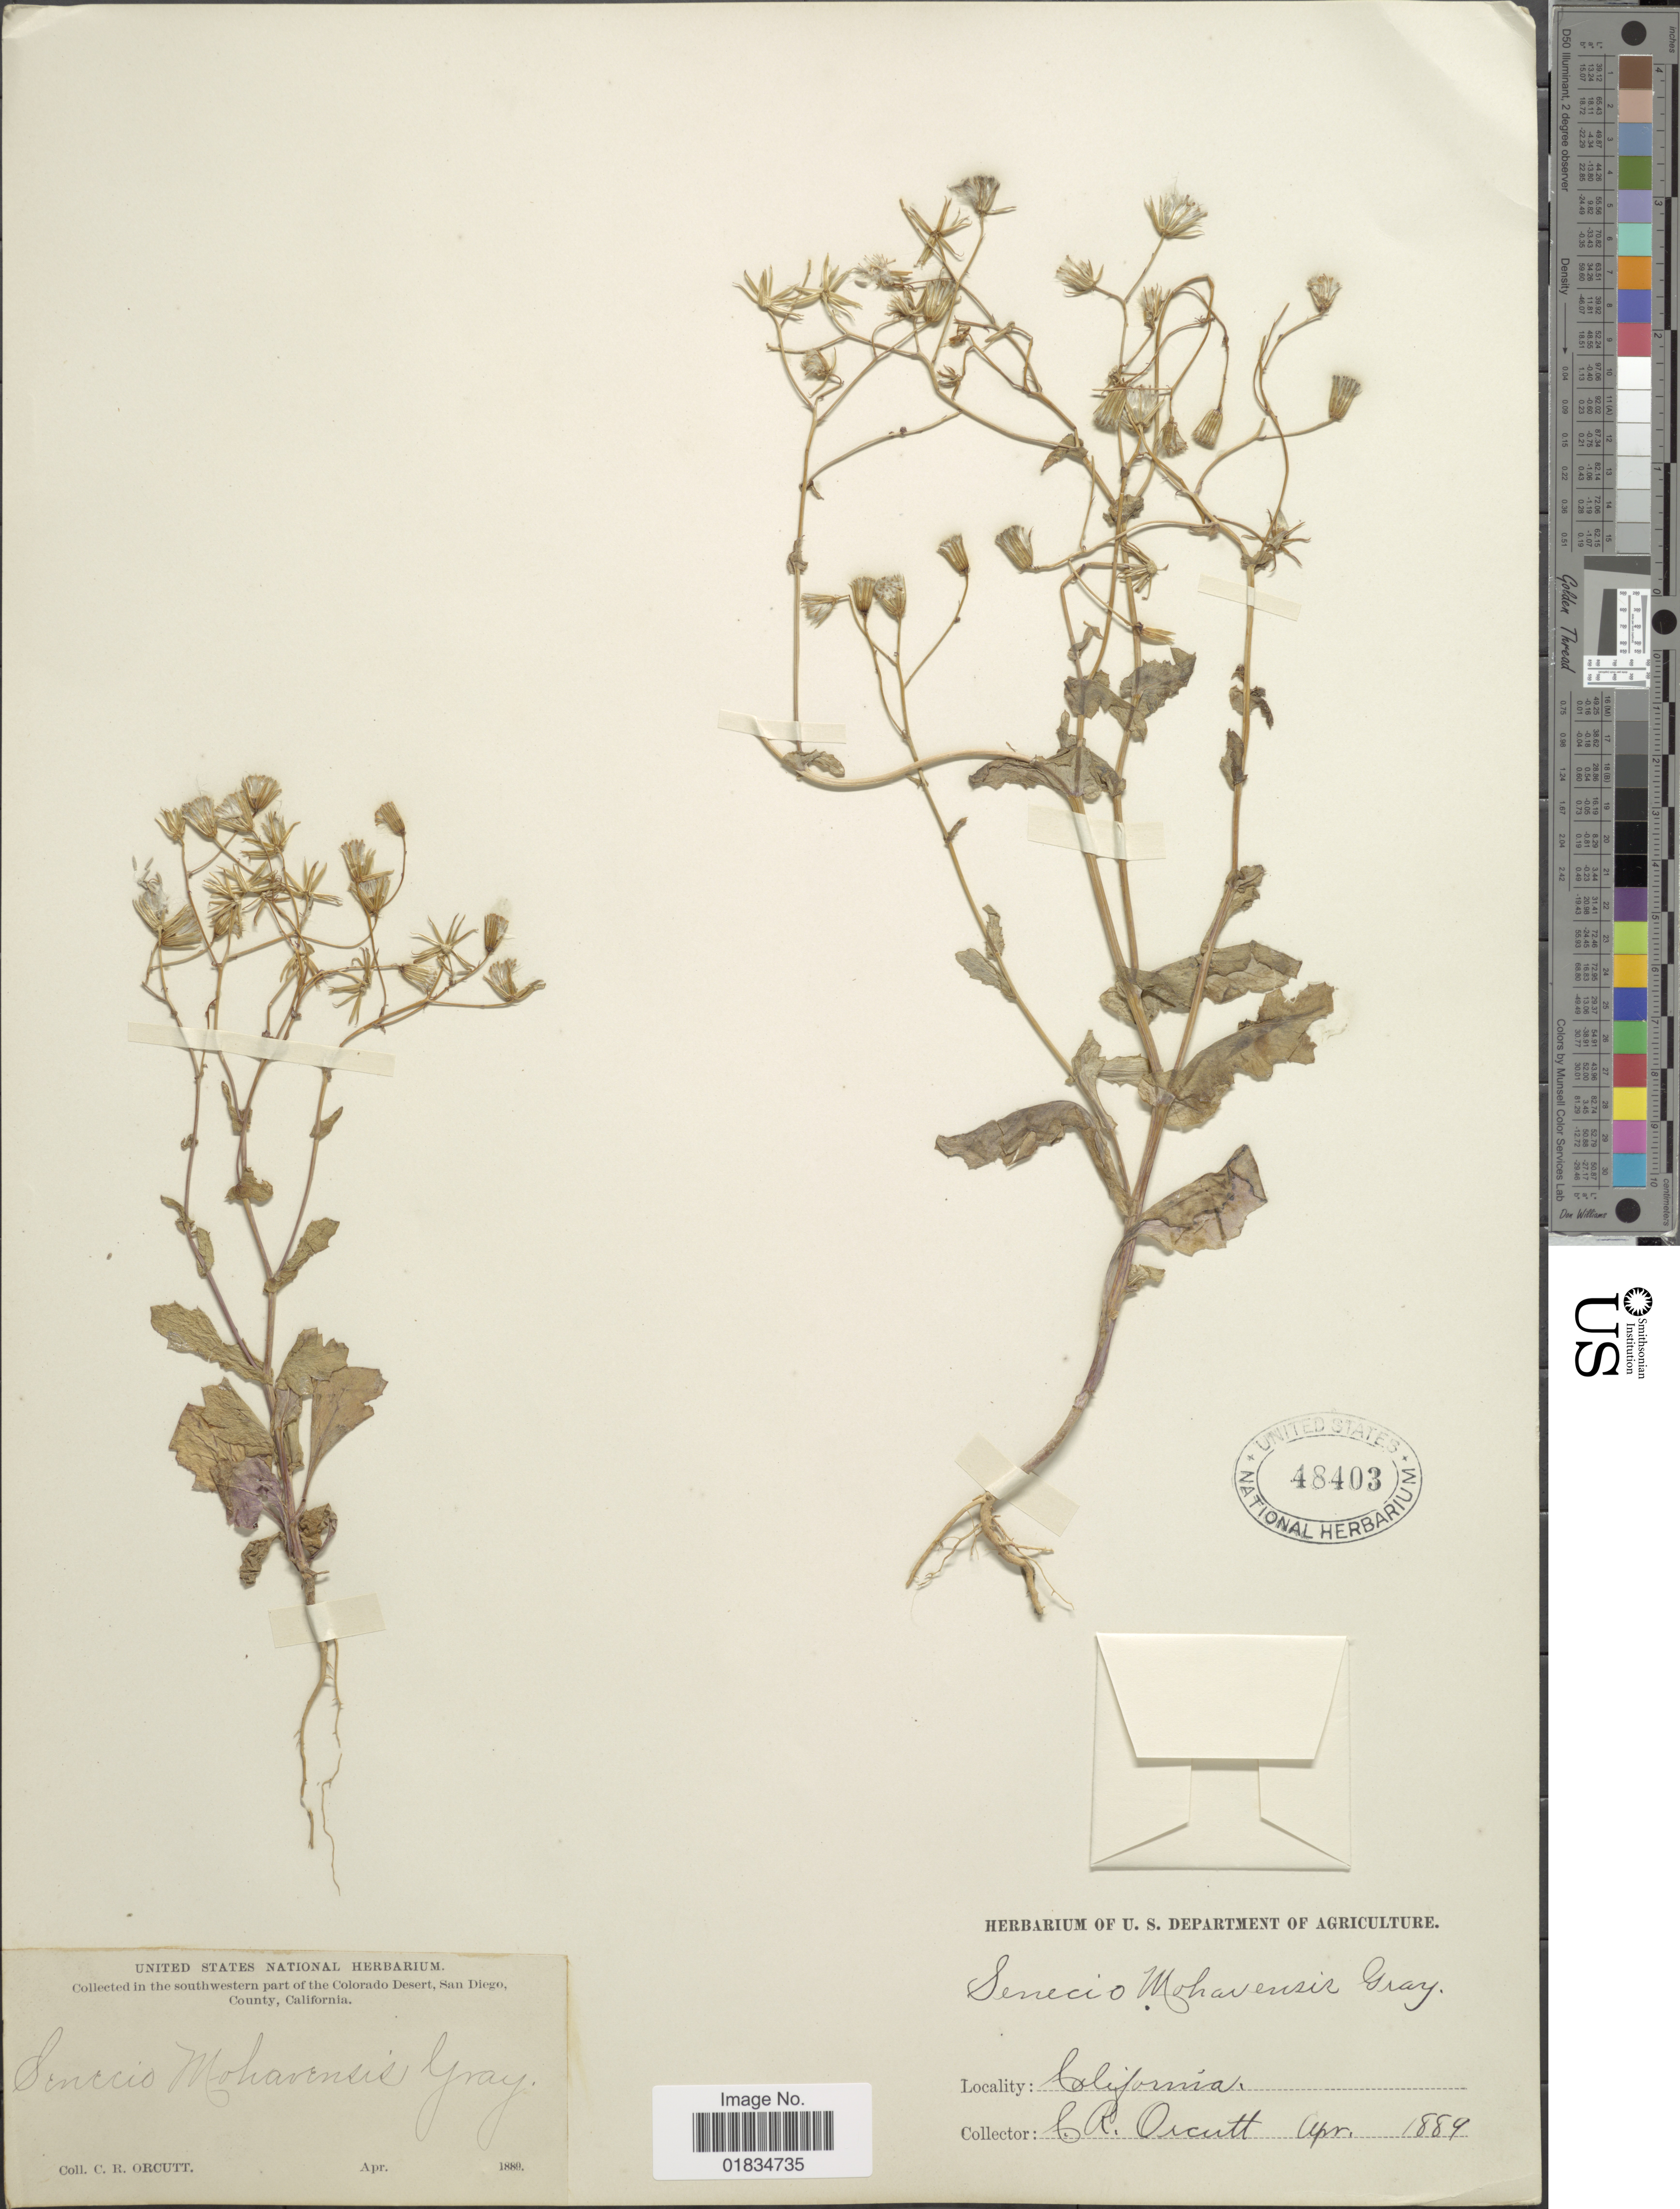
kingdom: Plantae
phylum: Tracheophyta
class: Magnoliopsida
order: Asterales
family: Asteraceae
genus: Senecio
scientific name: Senecio mohavensis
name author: A. Gray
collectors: C. R. Orcutt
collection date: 1889-04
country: United States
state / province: California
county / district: San Diego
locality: Southwestern part of the Colorado Desert, San Diego, County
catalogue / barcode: US 48403